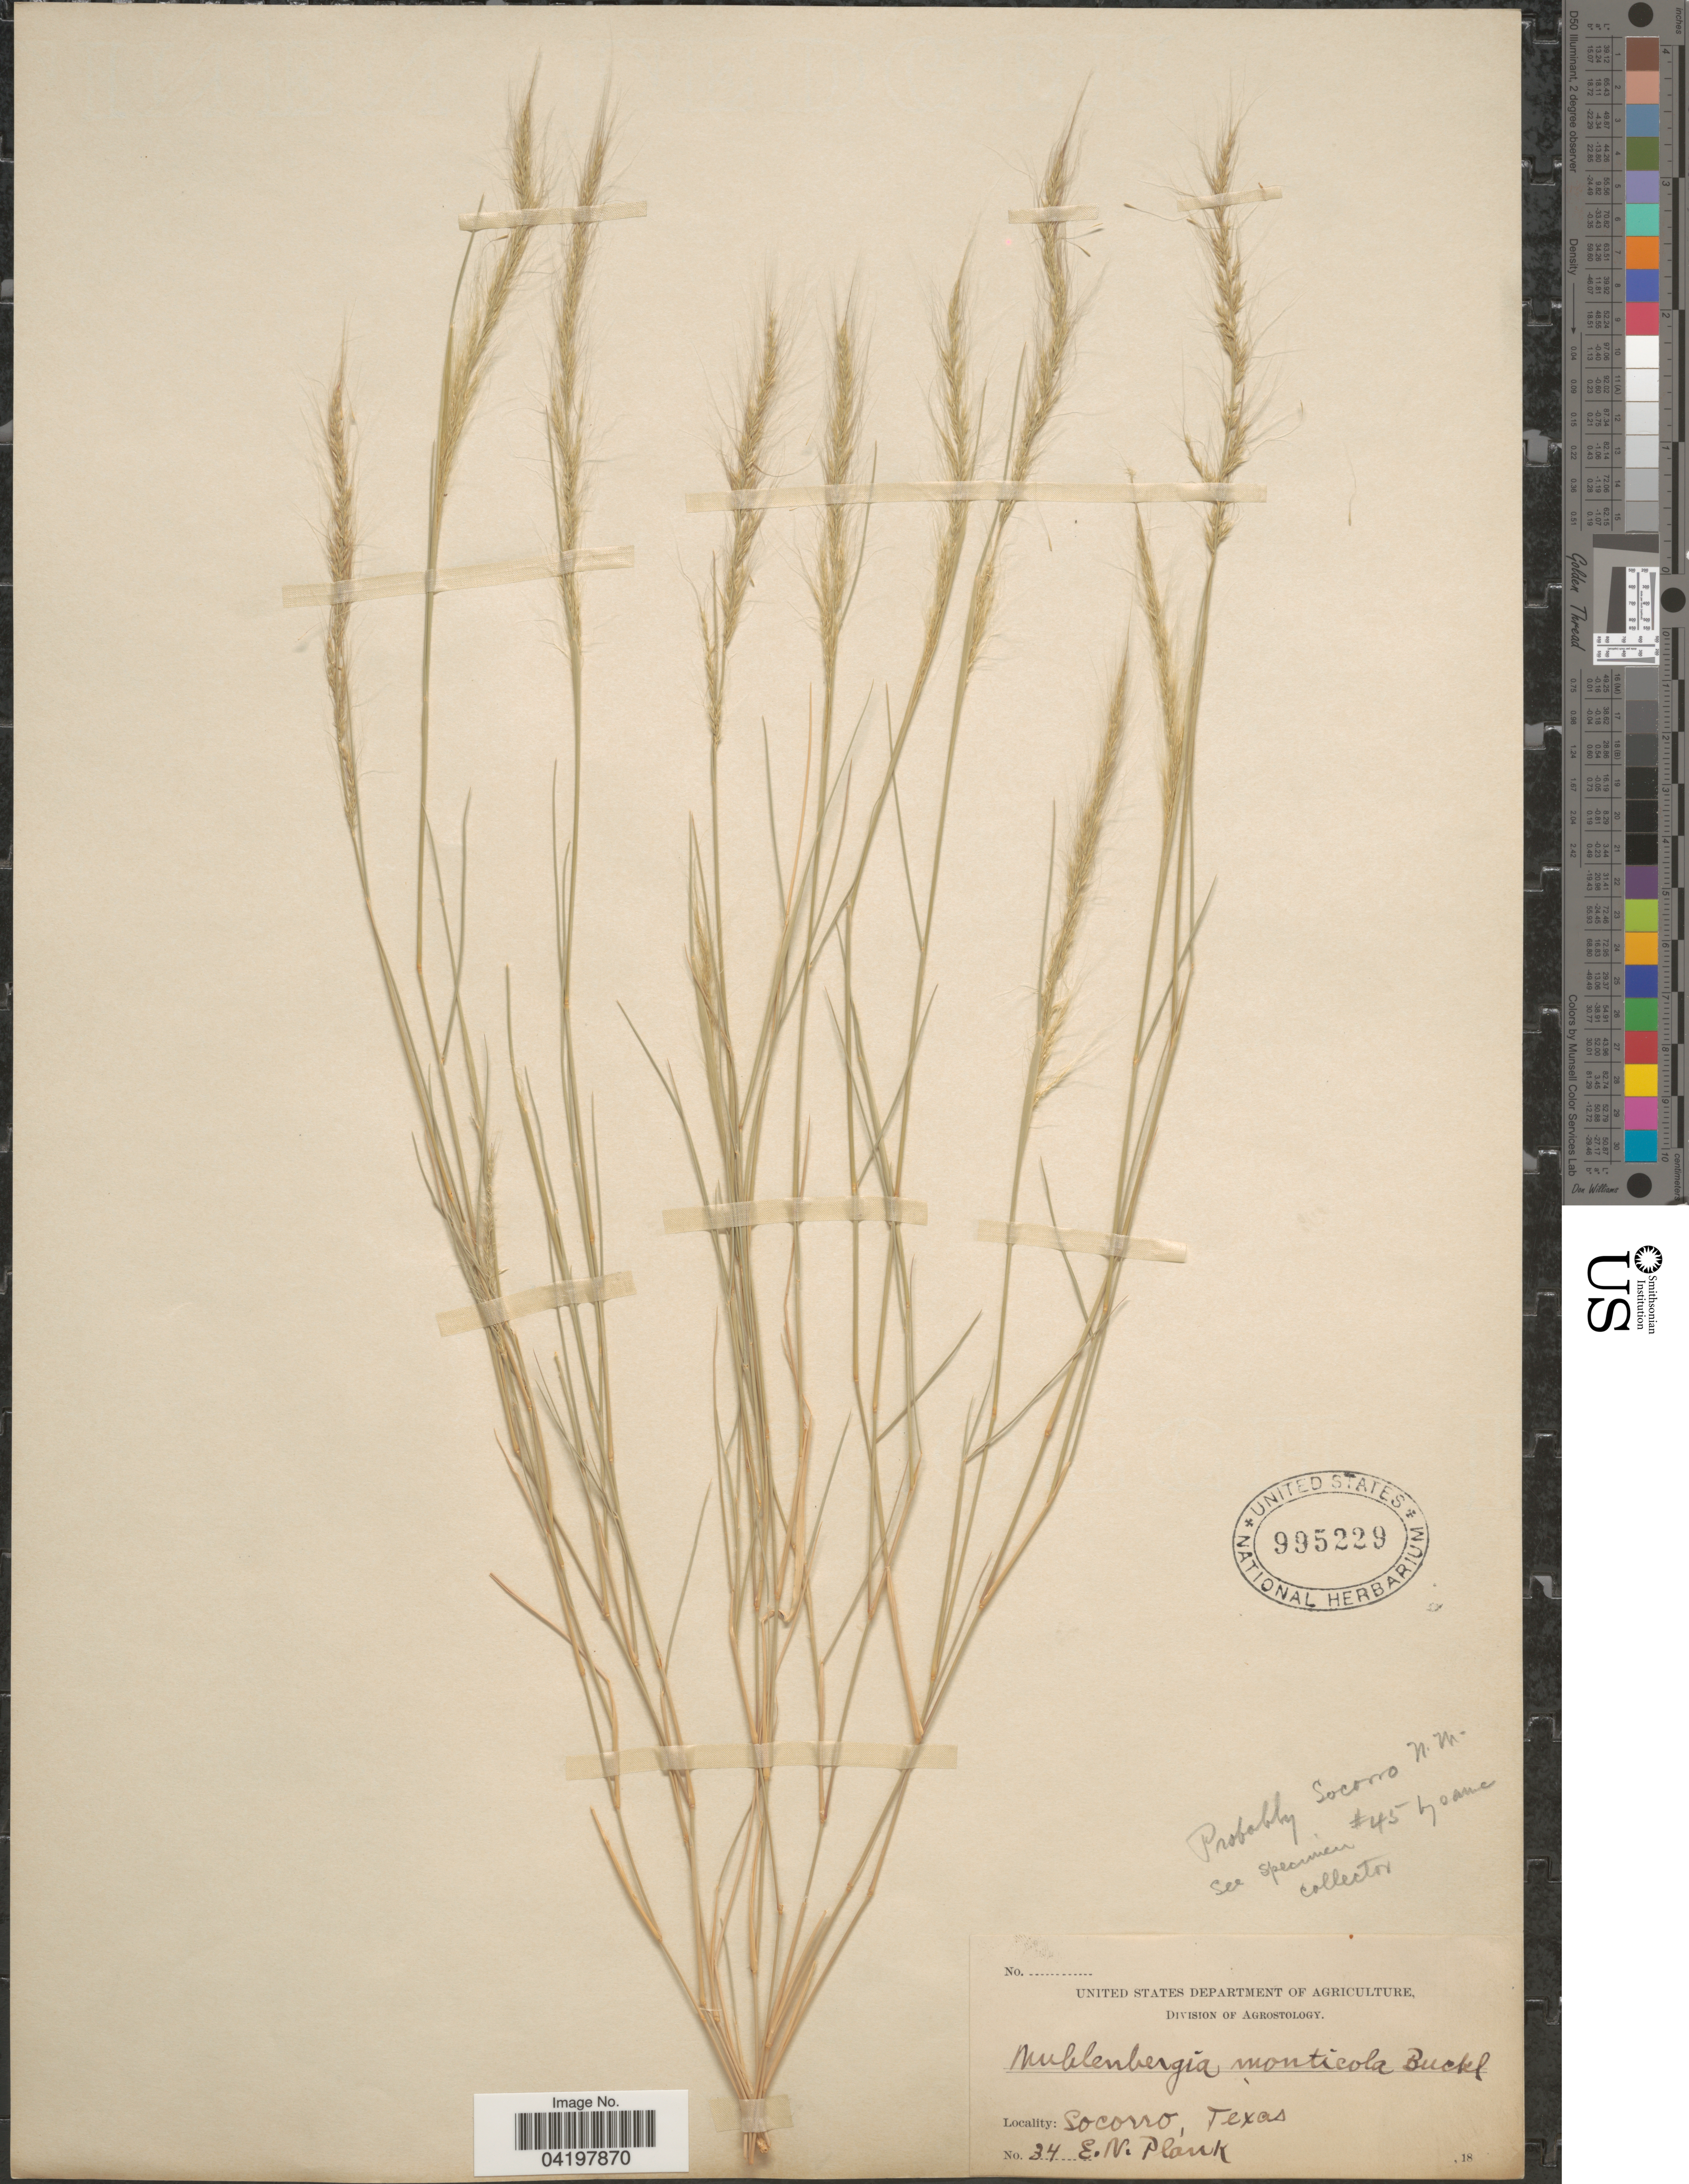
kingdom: Plantae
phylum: Tracheophyta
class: Liliopsida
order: Poales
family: Poaceae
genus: Muhlenbergia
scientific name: Muhlenbergia tenuifolia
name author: (Kunth) Kunth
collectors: E. Plank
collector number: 34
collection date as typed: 18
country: United States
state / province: Texas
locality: Socorro.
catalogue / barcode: US 995229